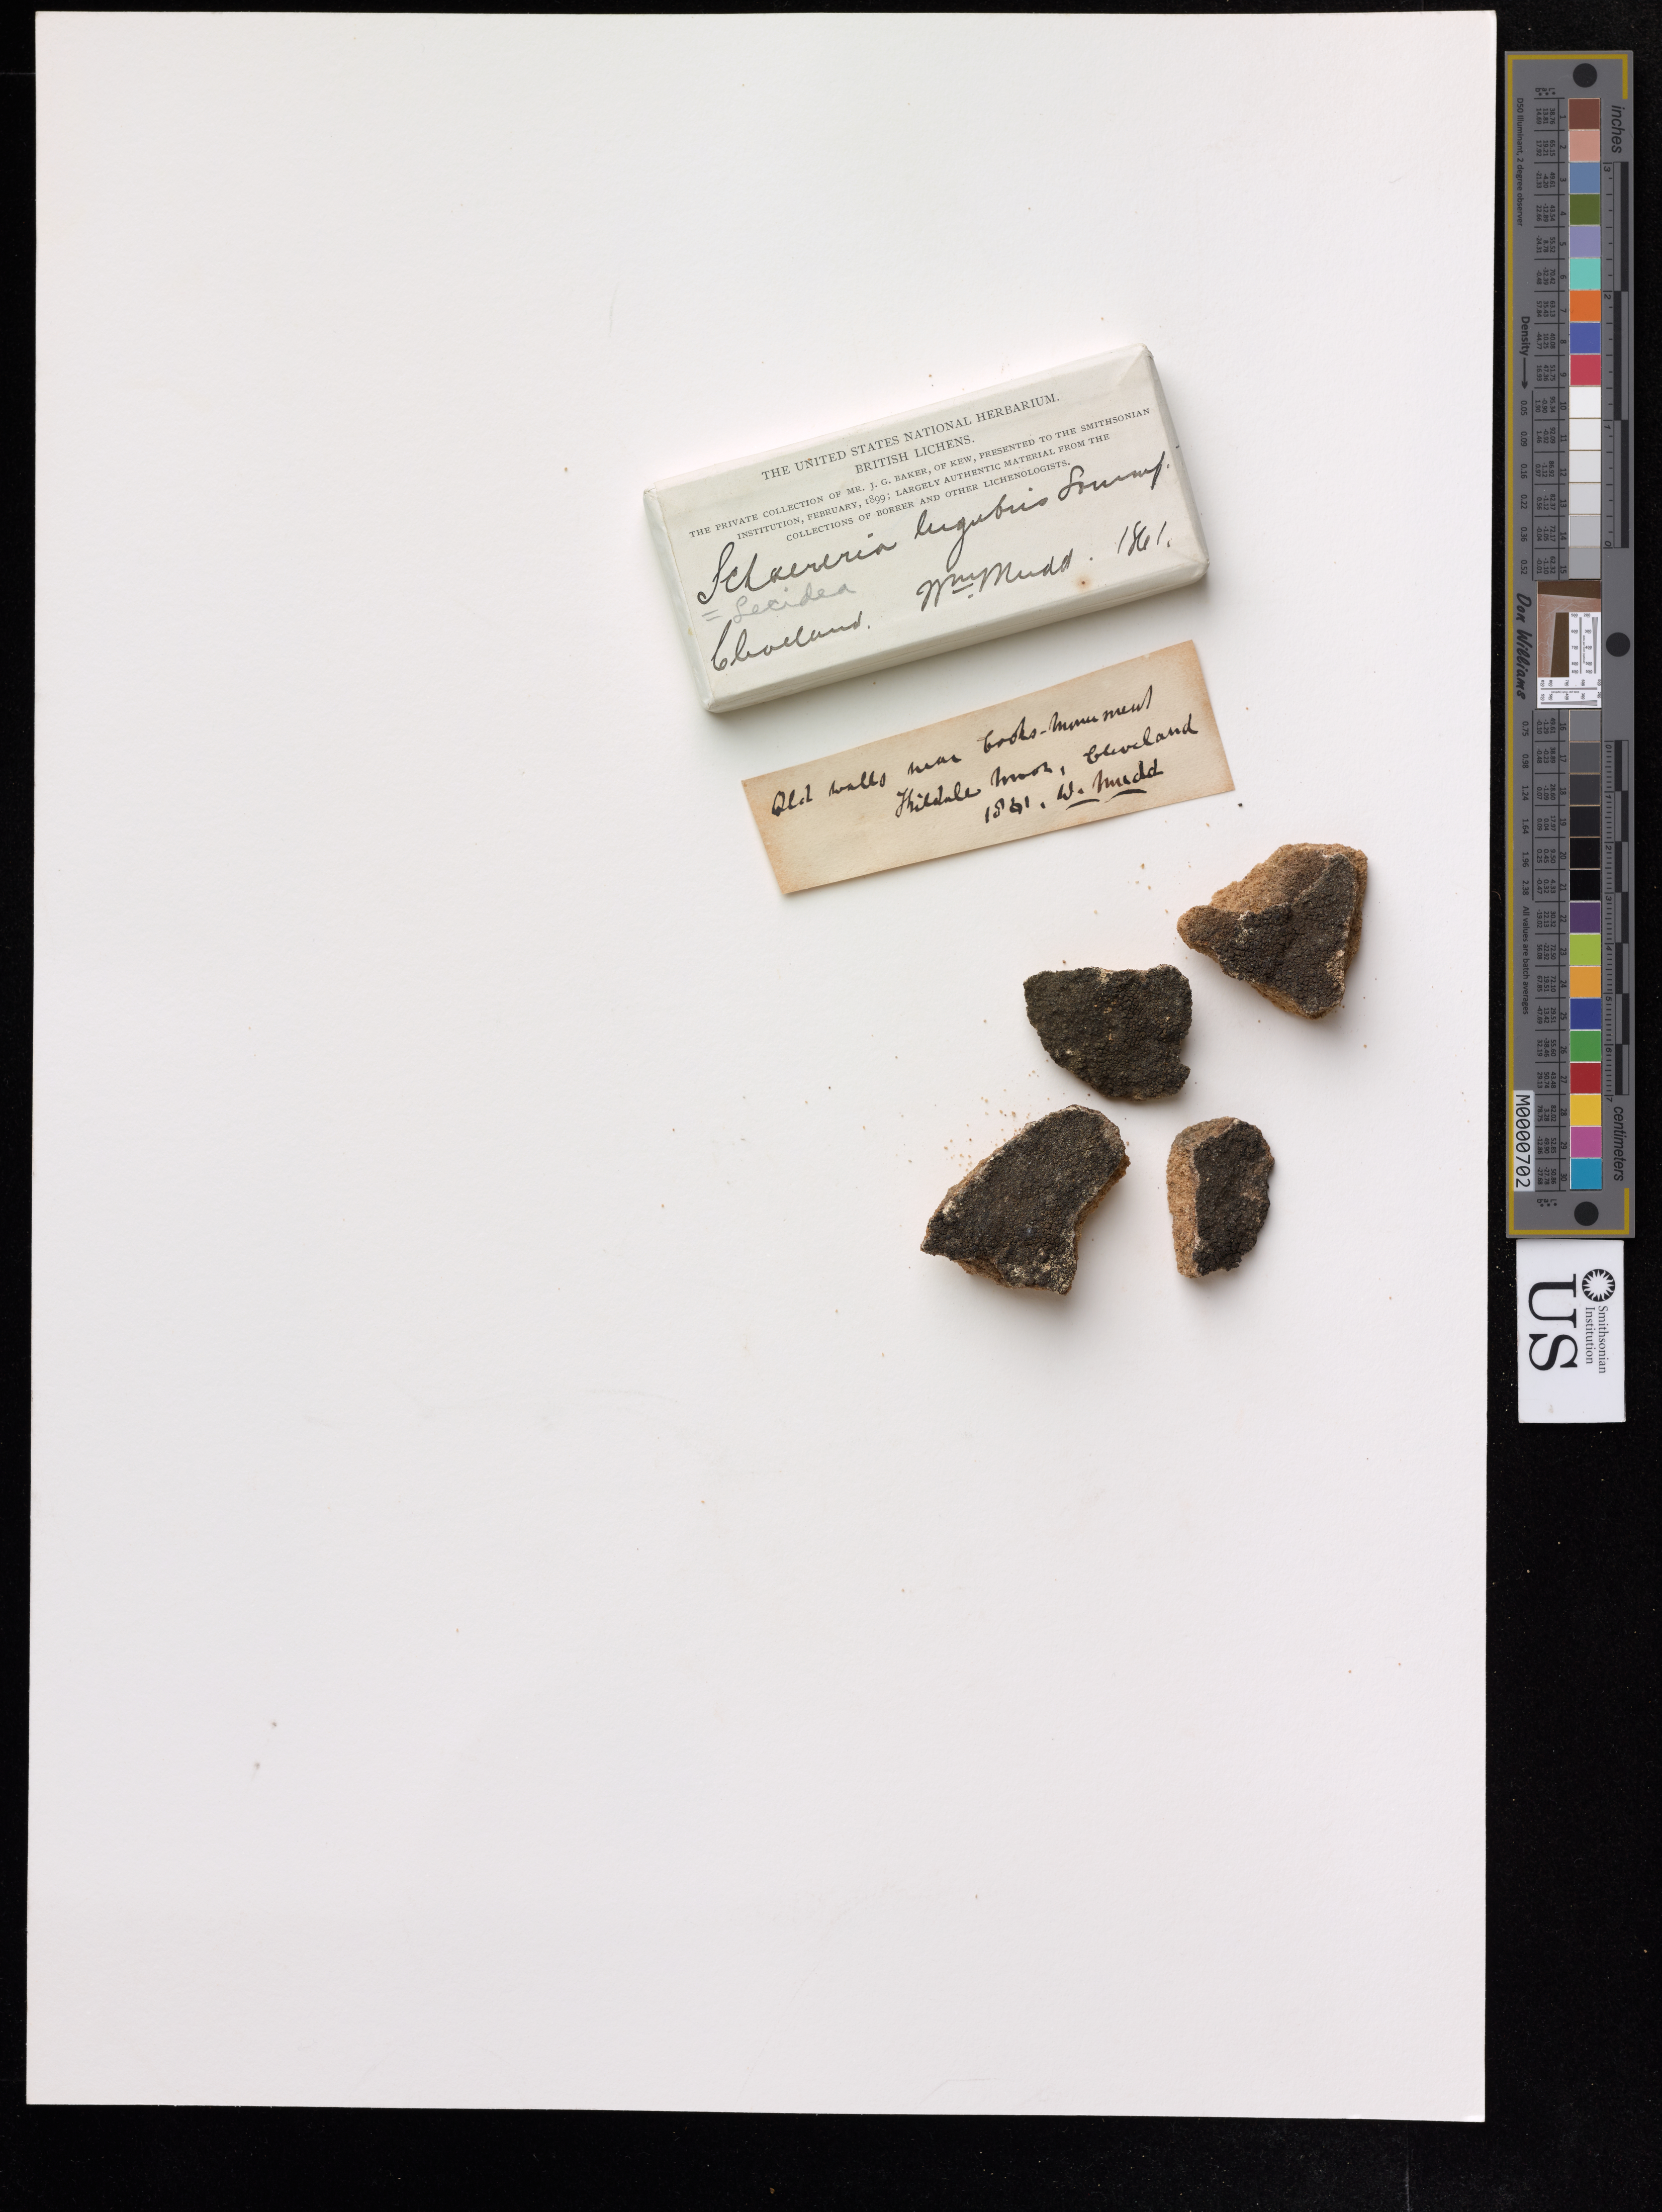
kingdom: Fungi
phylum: Ascomycota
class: Lecanoromycetes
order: Lecideales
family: Lecideaceae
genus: Lecidea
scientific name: Lecidea sp.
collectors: W. Mudd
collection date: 1861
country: United Kingdom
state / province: England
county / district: Yorkshire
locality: Cleveland